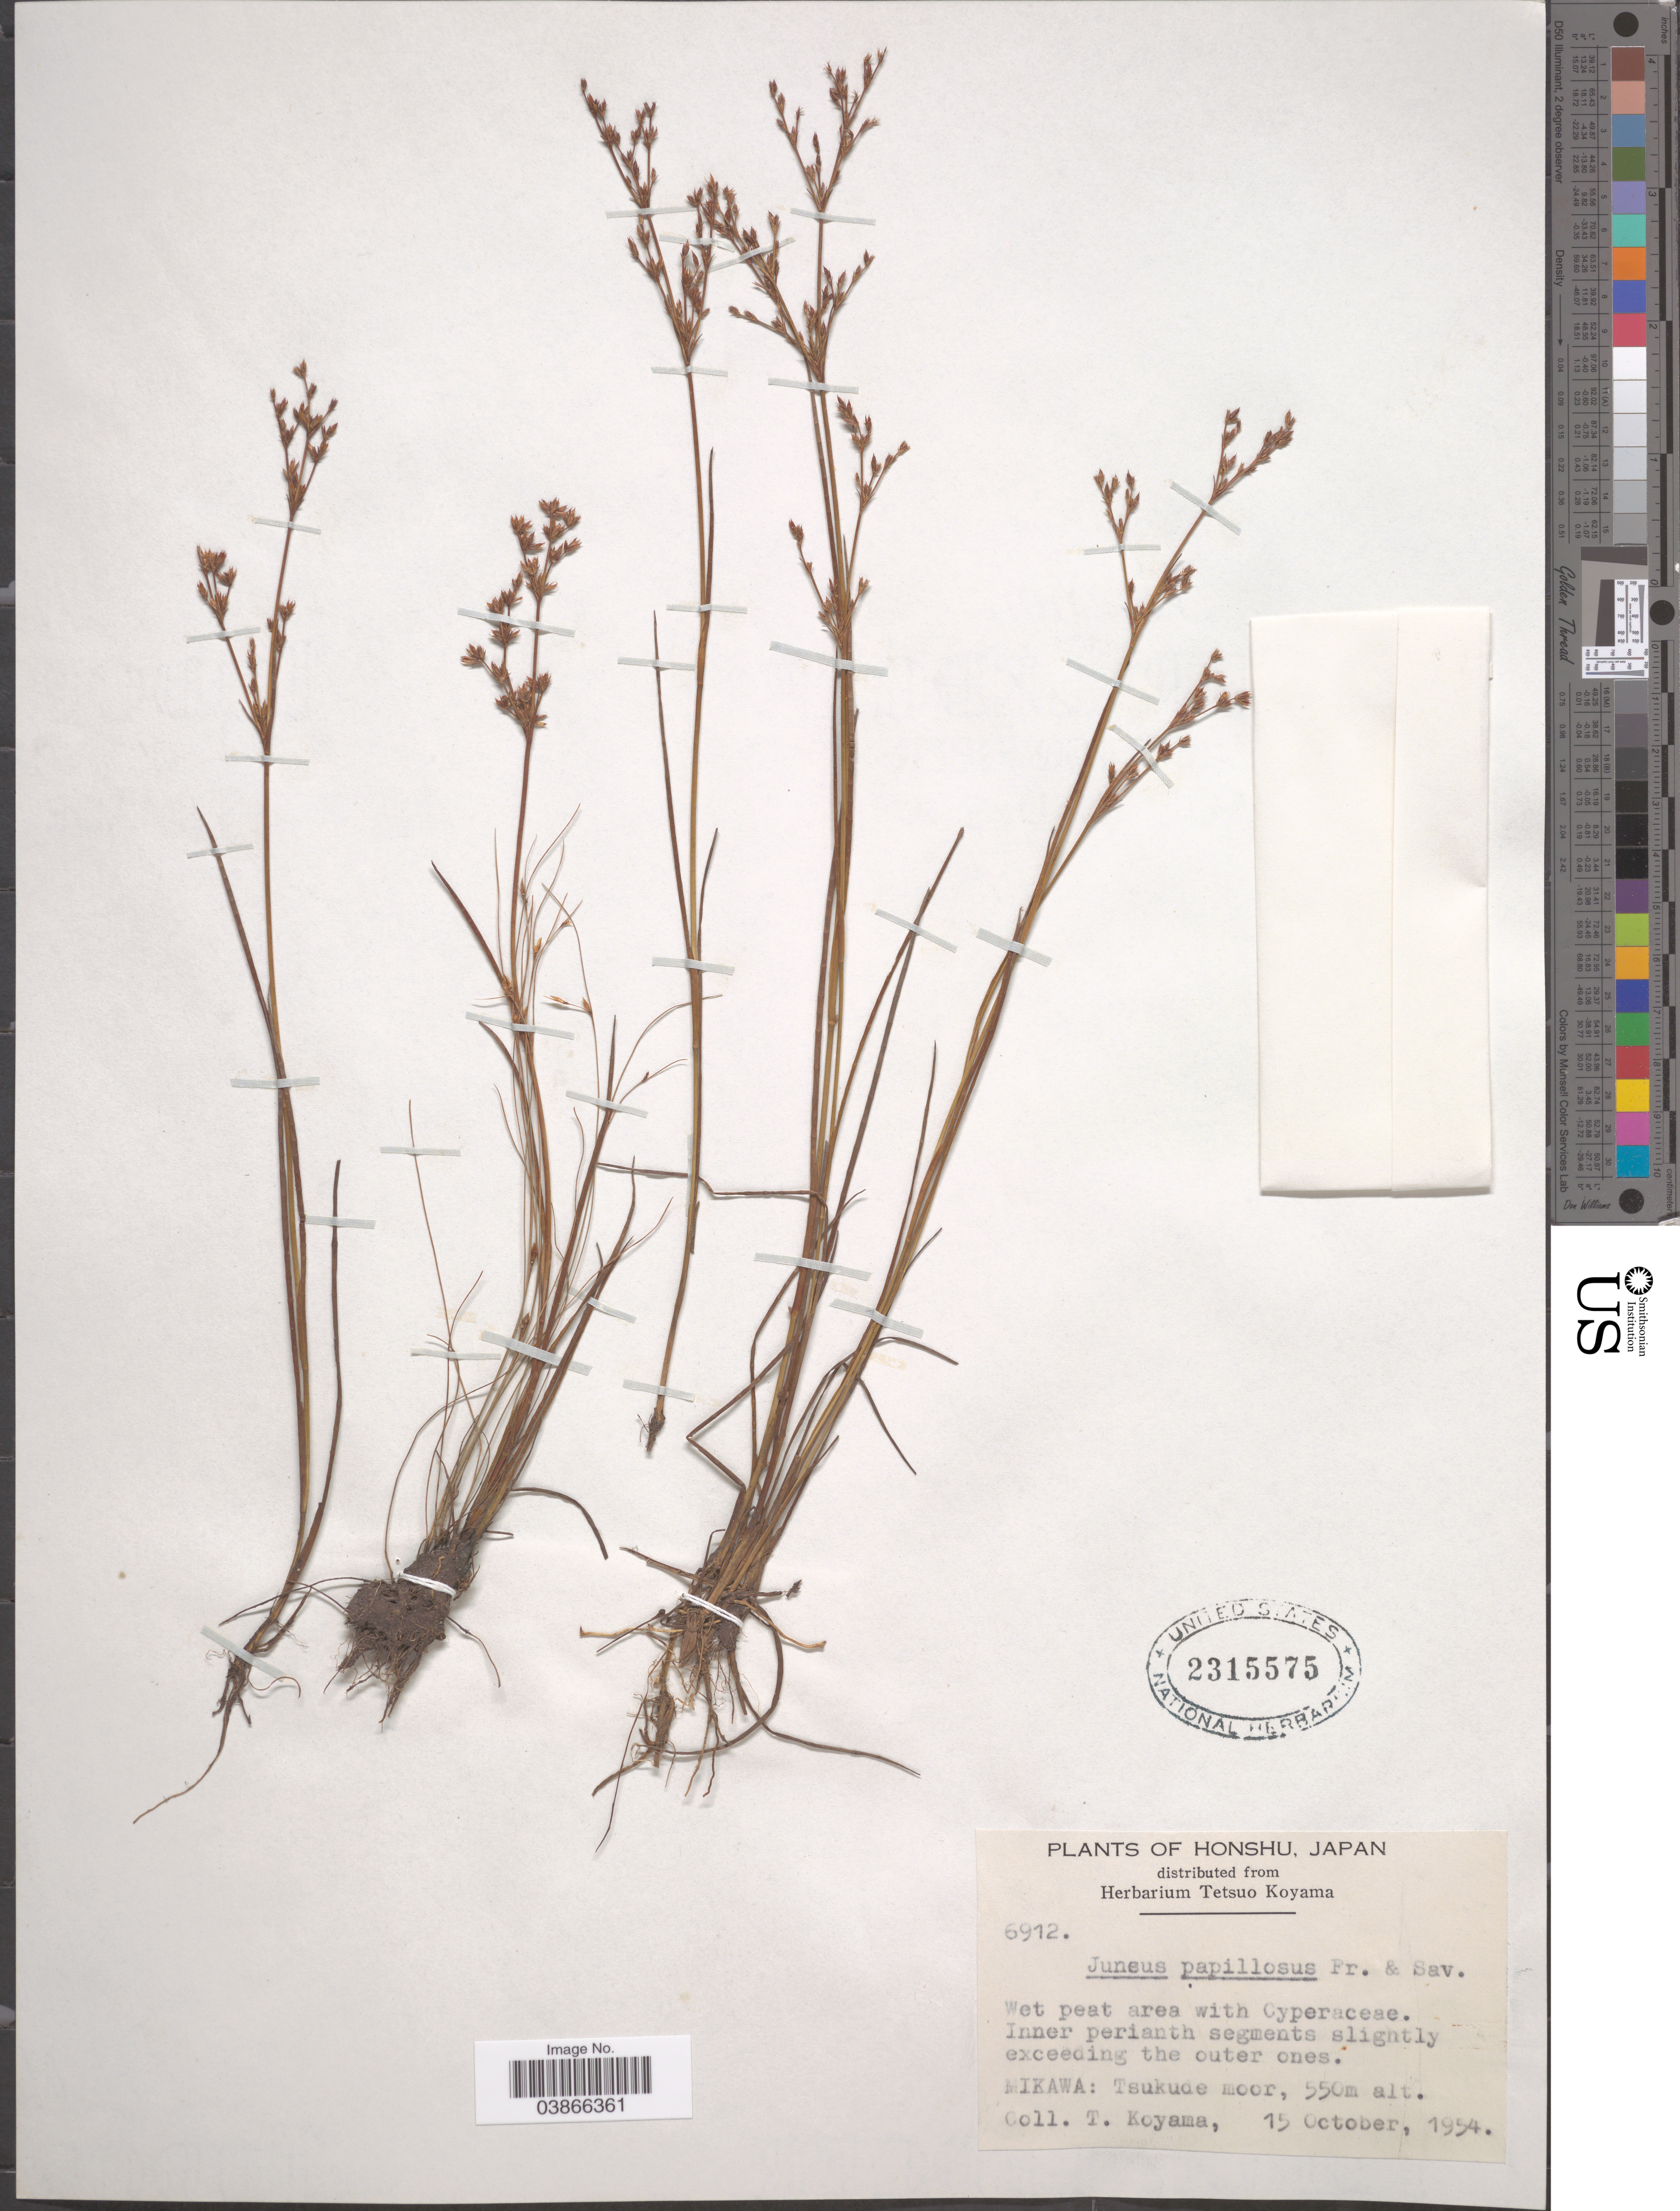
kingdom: Plantae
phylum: Tracheophyta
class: Liliopsida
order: Poales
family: Juncaceae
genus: Juncus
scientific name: Juncus papillosus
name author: Franch. & Sav.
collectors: T. Koyama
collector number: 6912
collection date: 1954-10-15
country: Japan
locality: Honshu. Mikawa: Tsukude moor.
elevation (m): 550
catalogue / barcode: US 2315575